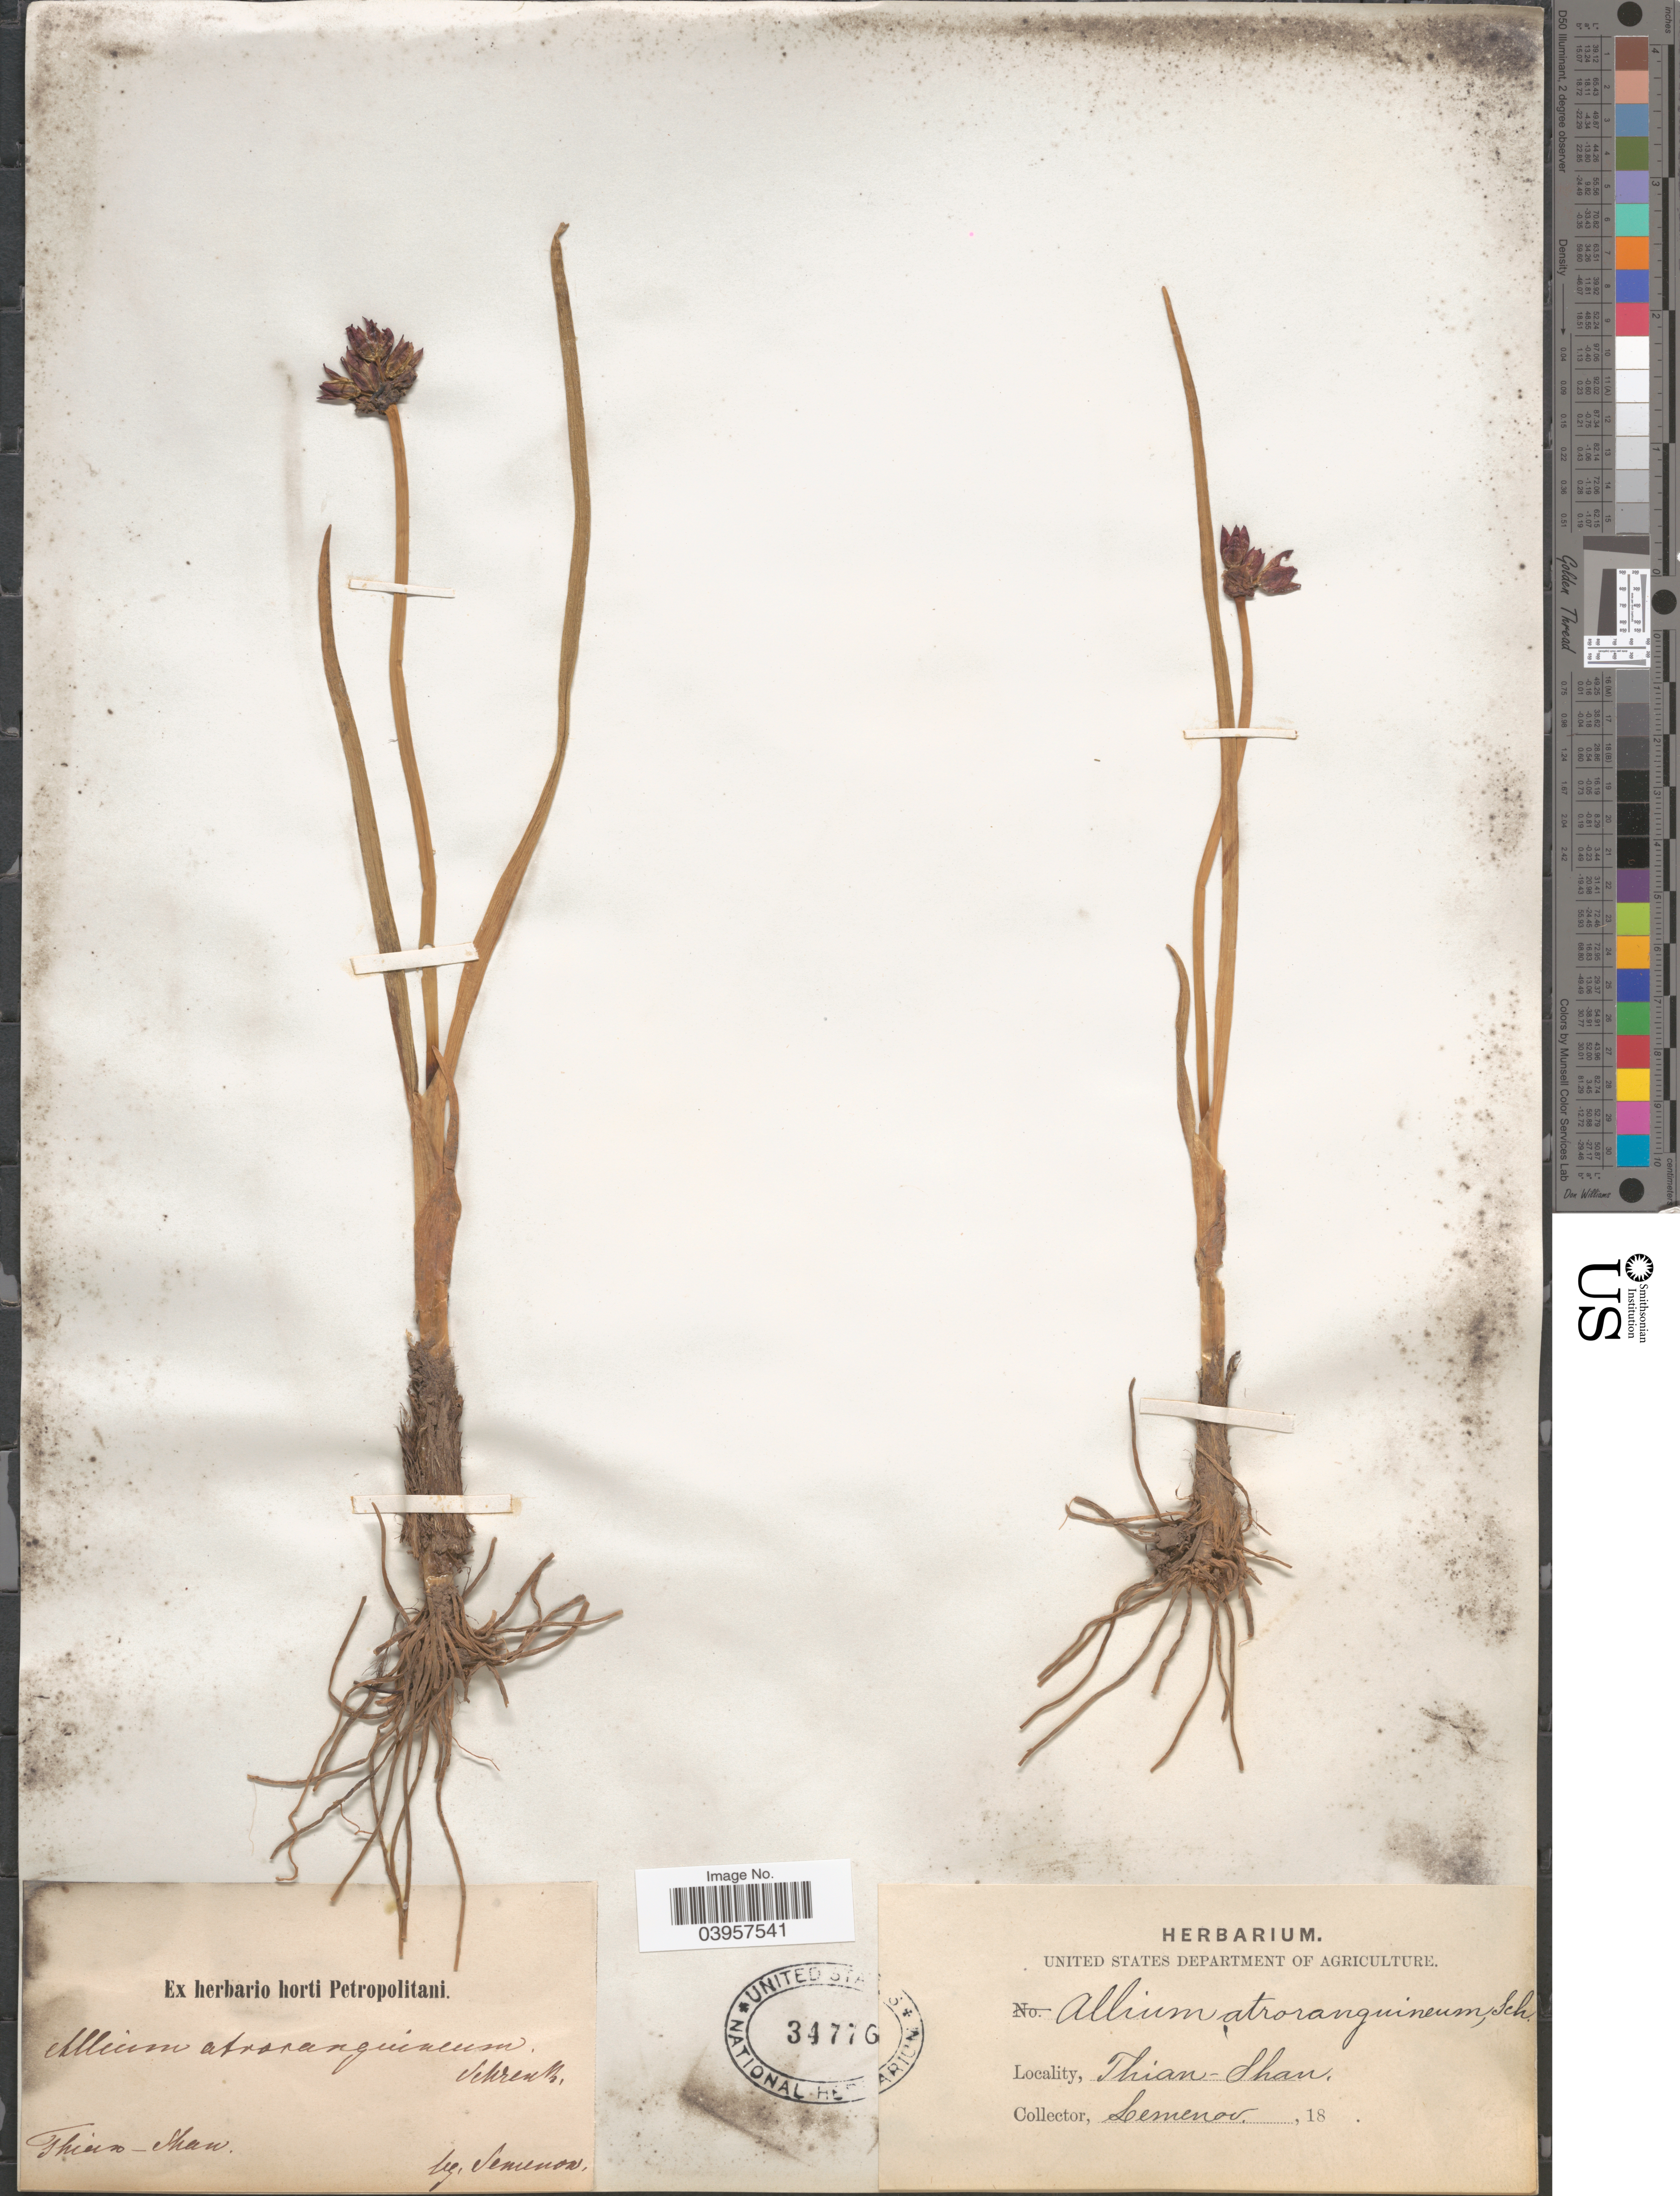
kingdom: Plantae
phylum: Tracheophyta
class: Liliopsida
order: Asparagales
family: Amaryllidaceae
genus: Allium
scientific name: Allium atrosanguineum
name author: Schrenk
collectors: P. P. Semenov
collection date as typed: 18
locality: Thian-Shan.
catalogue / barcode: US 34776